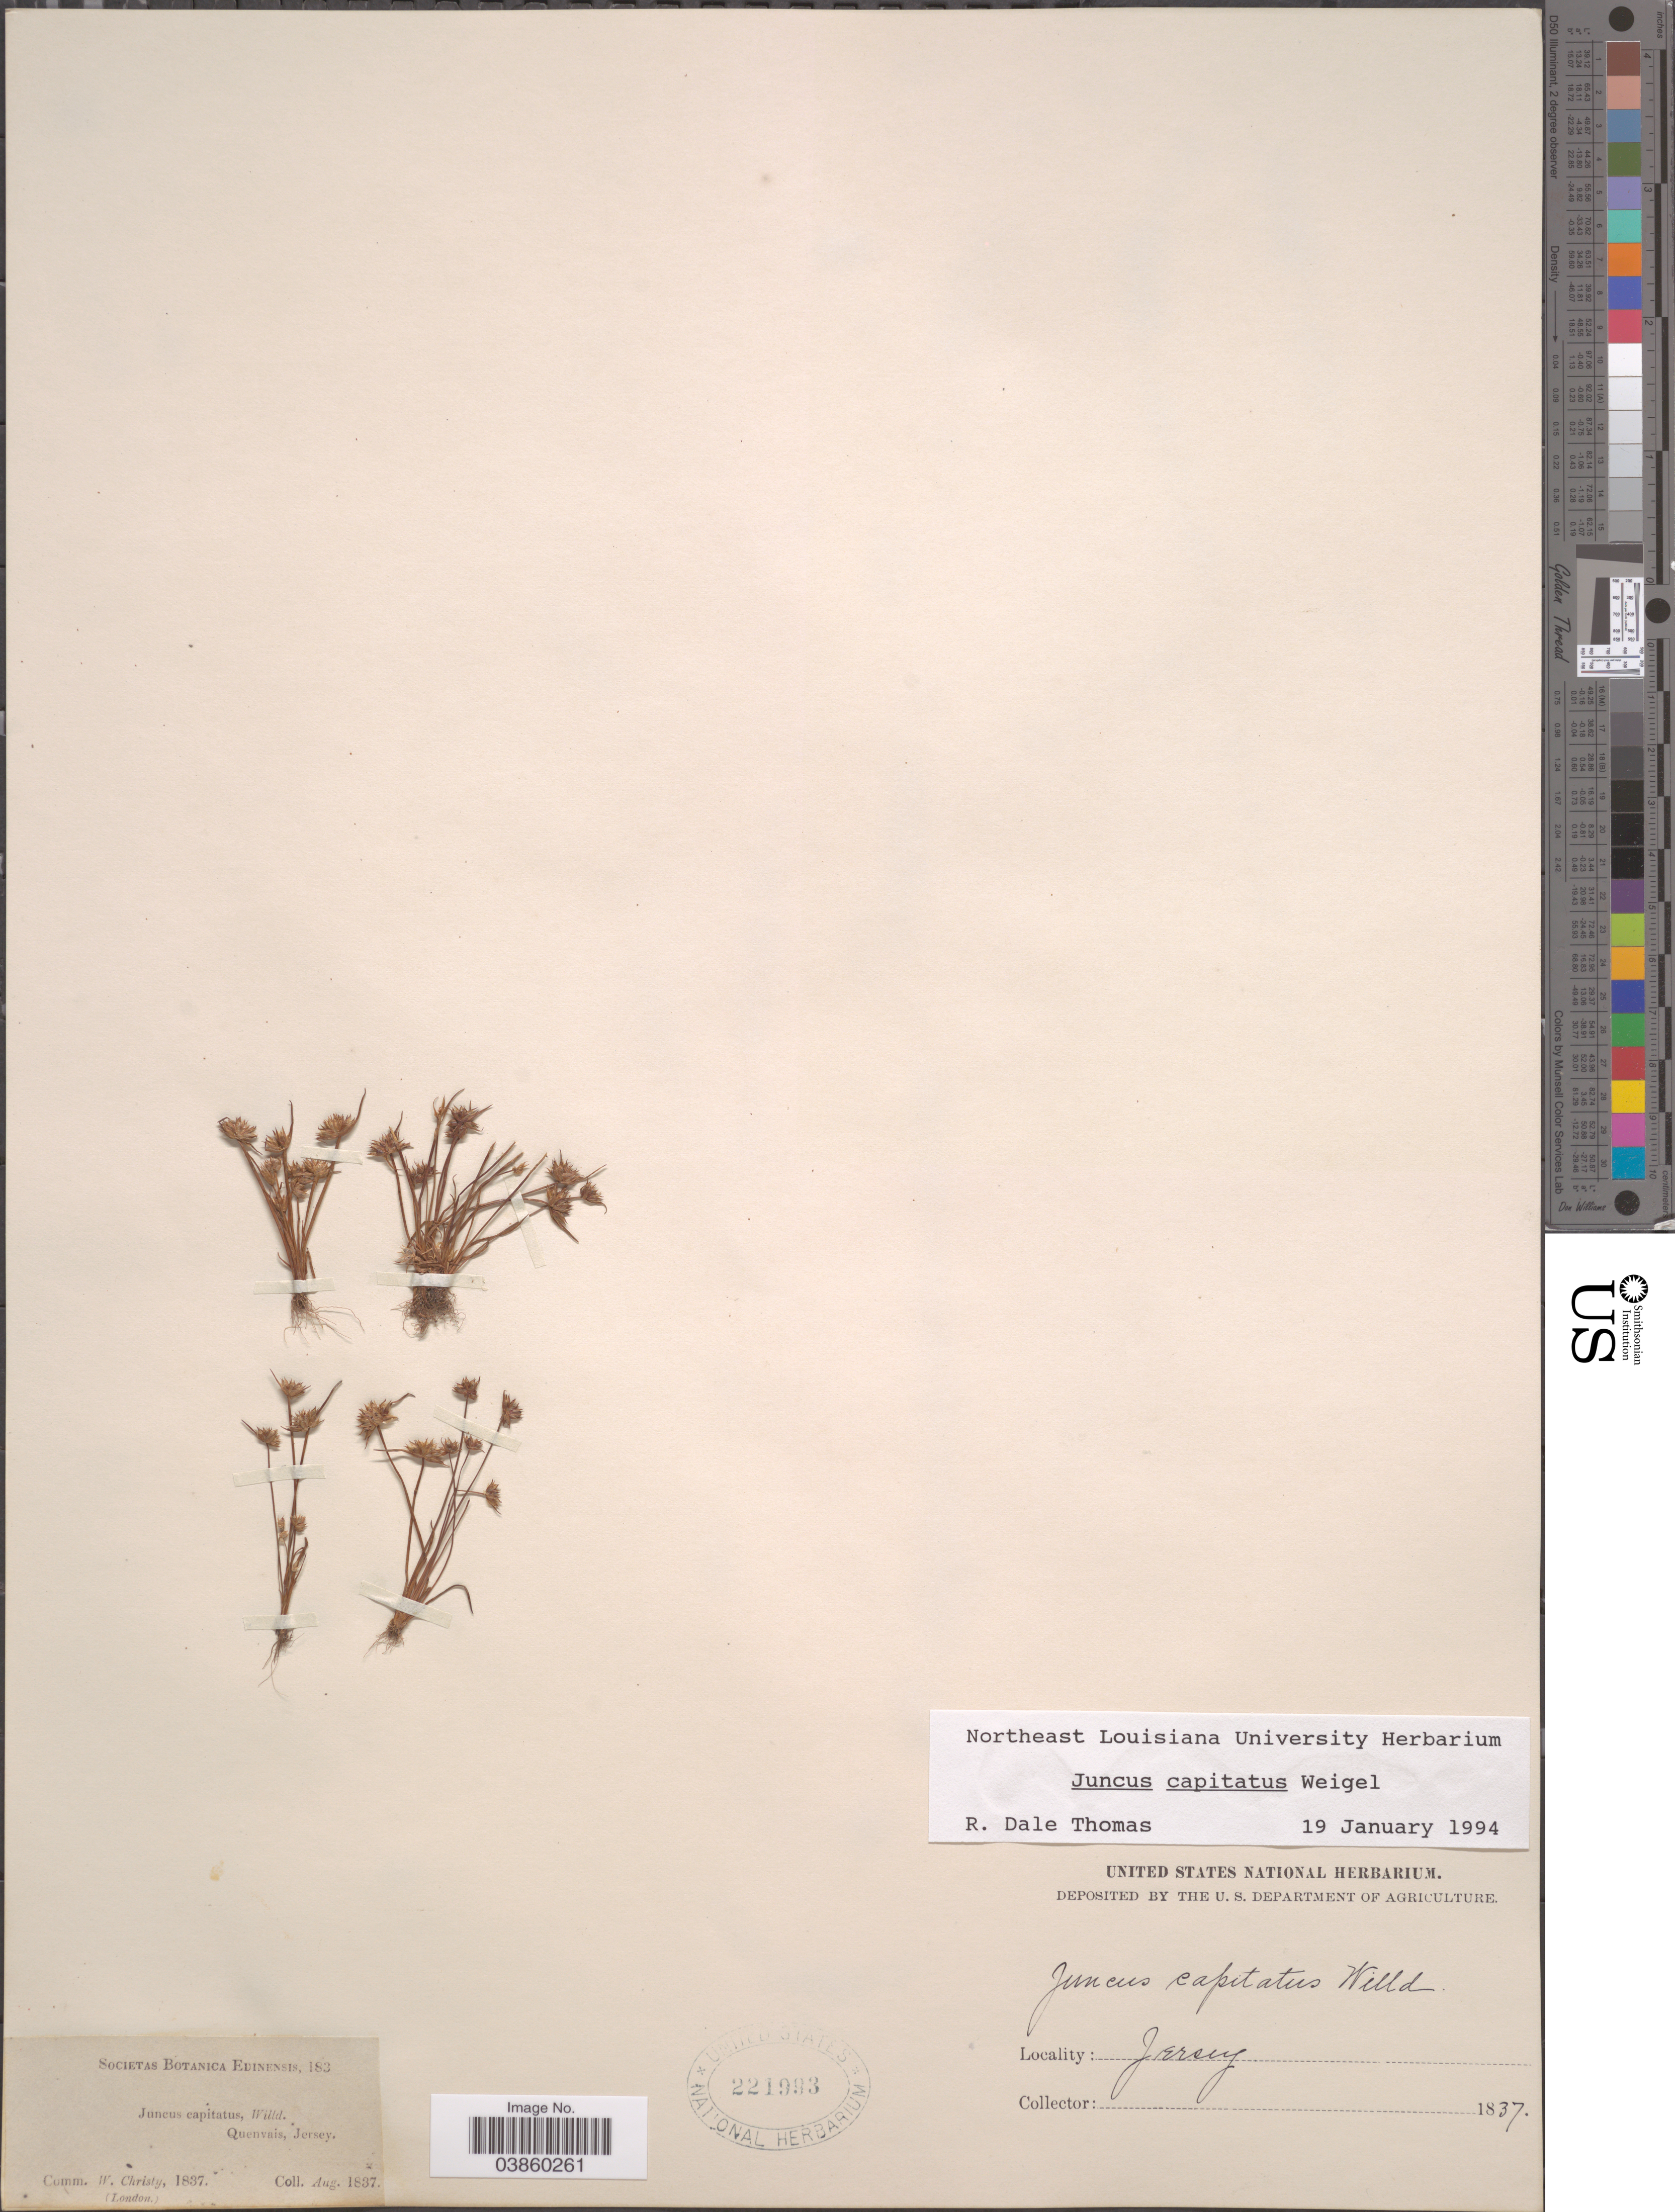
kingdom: Plantae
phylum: Tracheophyta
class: Liliopsida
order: Poales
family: Juncaceae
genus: Juncus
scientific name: Juncus capitatus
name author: Weigel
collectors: T. Salter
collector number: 183?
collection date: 1837-08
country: United Kingdom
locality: Quenvais, Jersey.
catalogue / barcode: US 221993